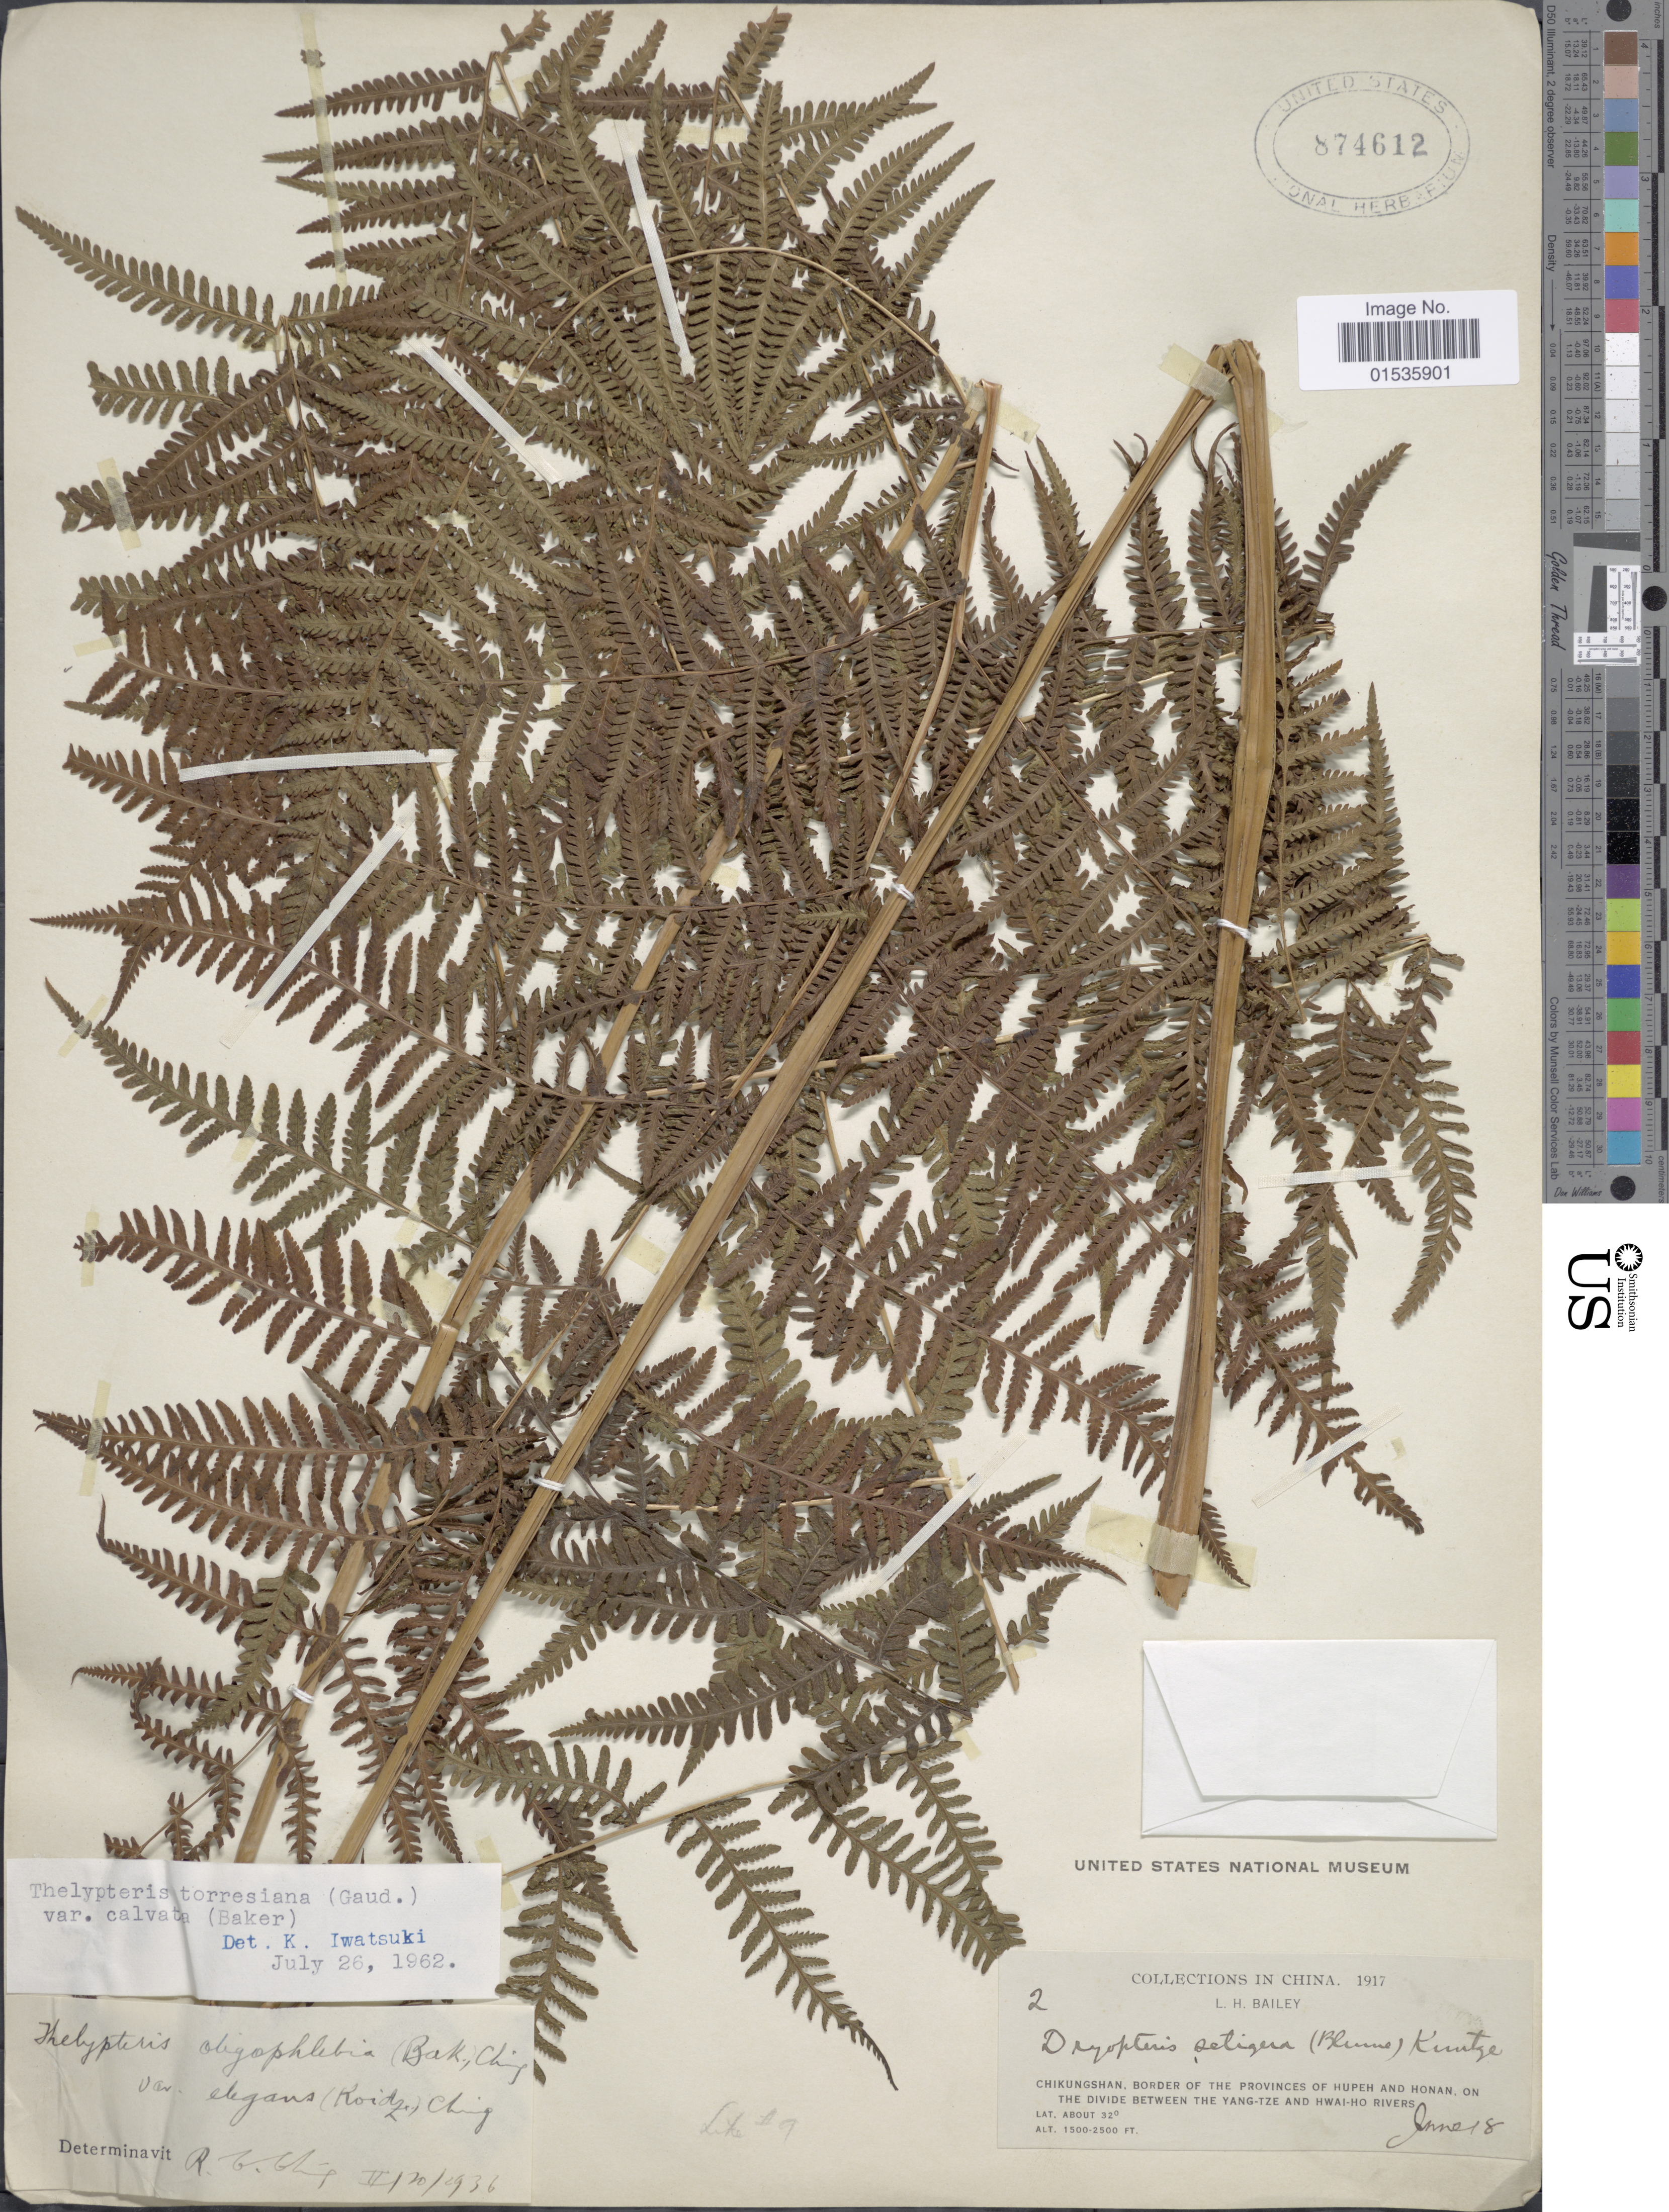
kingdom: Plantae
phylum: Tracheophyta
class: Polypodiopsida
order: Polypodiales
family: Thelypteridaceae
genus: Macrothelypteris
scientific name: Macrothelypteris torresiana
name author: (Gaudich.) Ching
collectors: L. H. Bailey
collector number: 2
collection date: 1917-06-18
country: China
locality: China, Chikungshan, Border of the Province of Hupeh and Honan, on the divide between the Yang-Tze and Hwai-Ho Rivers.